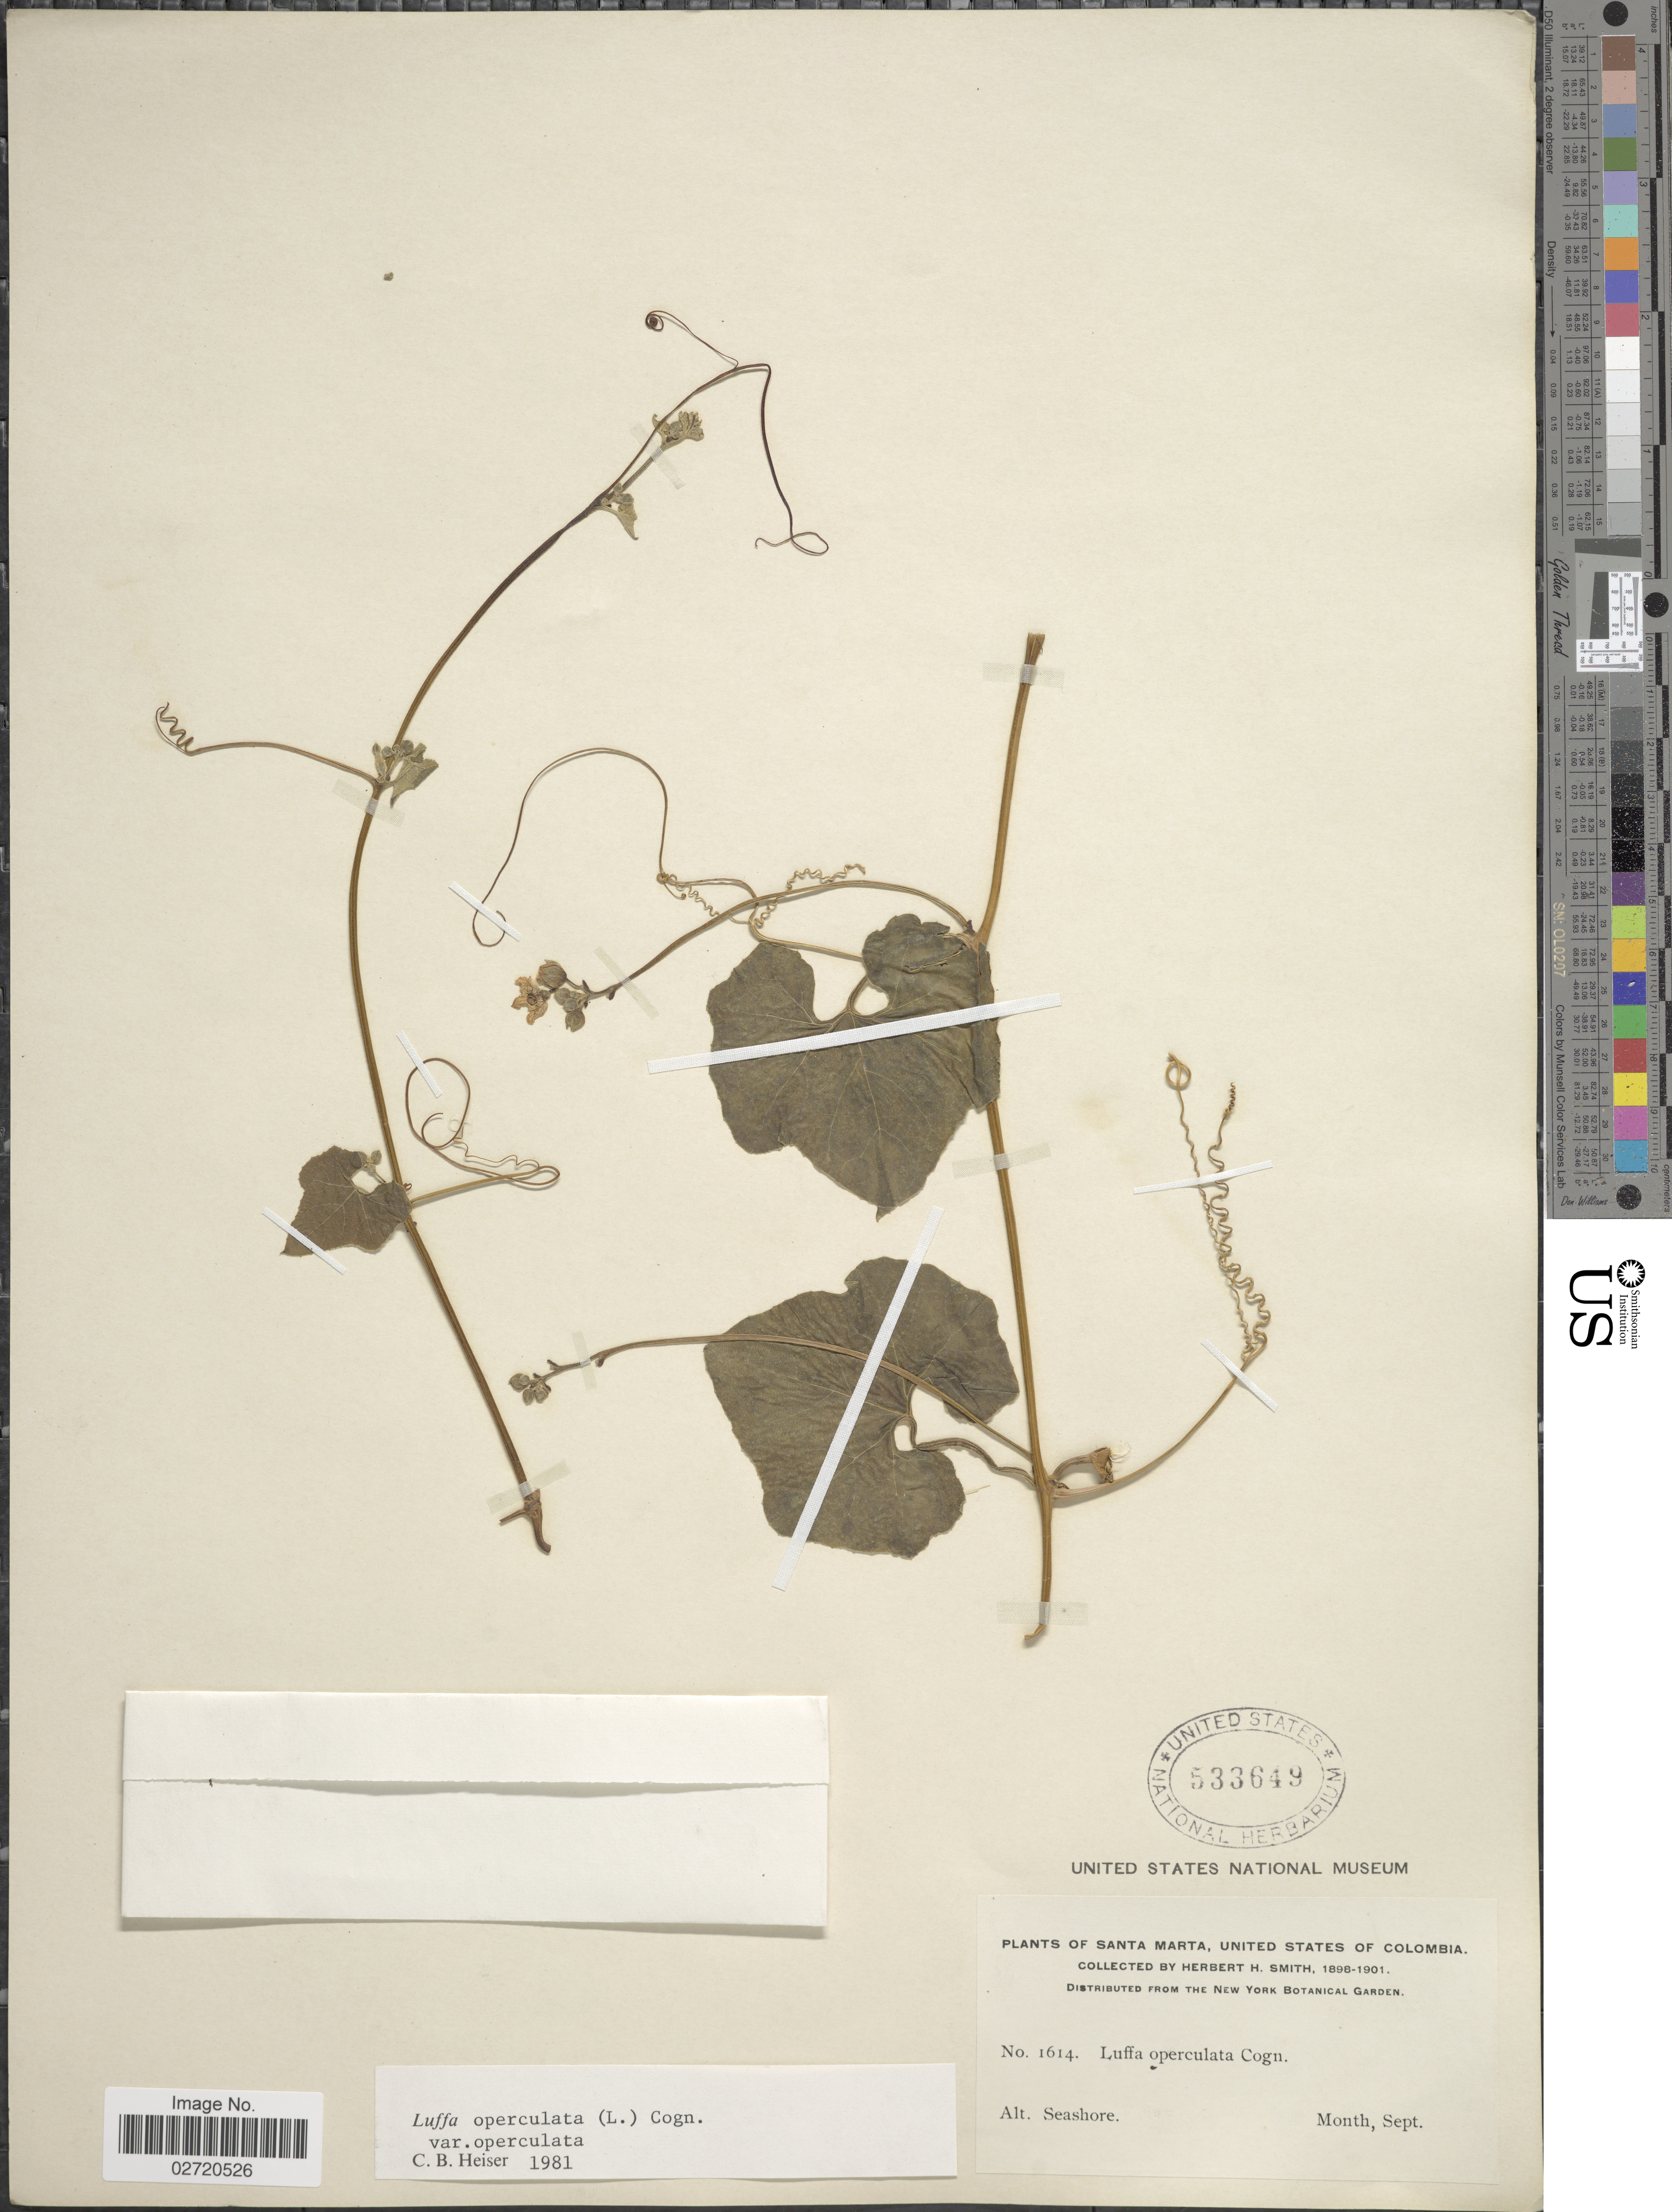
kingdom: Plantae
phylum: Tracheophyta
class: Magnoliopsida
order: Cucurbitales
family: Cucurbitaceae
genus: Luffa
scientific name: Luffa operculata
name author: (L.) Cogn.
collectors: Herbert H. Smith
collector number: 1614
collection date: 1898-09/1901-09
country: Colombia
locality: Santa Marta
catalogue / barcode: US 533649